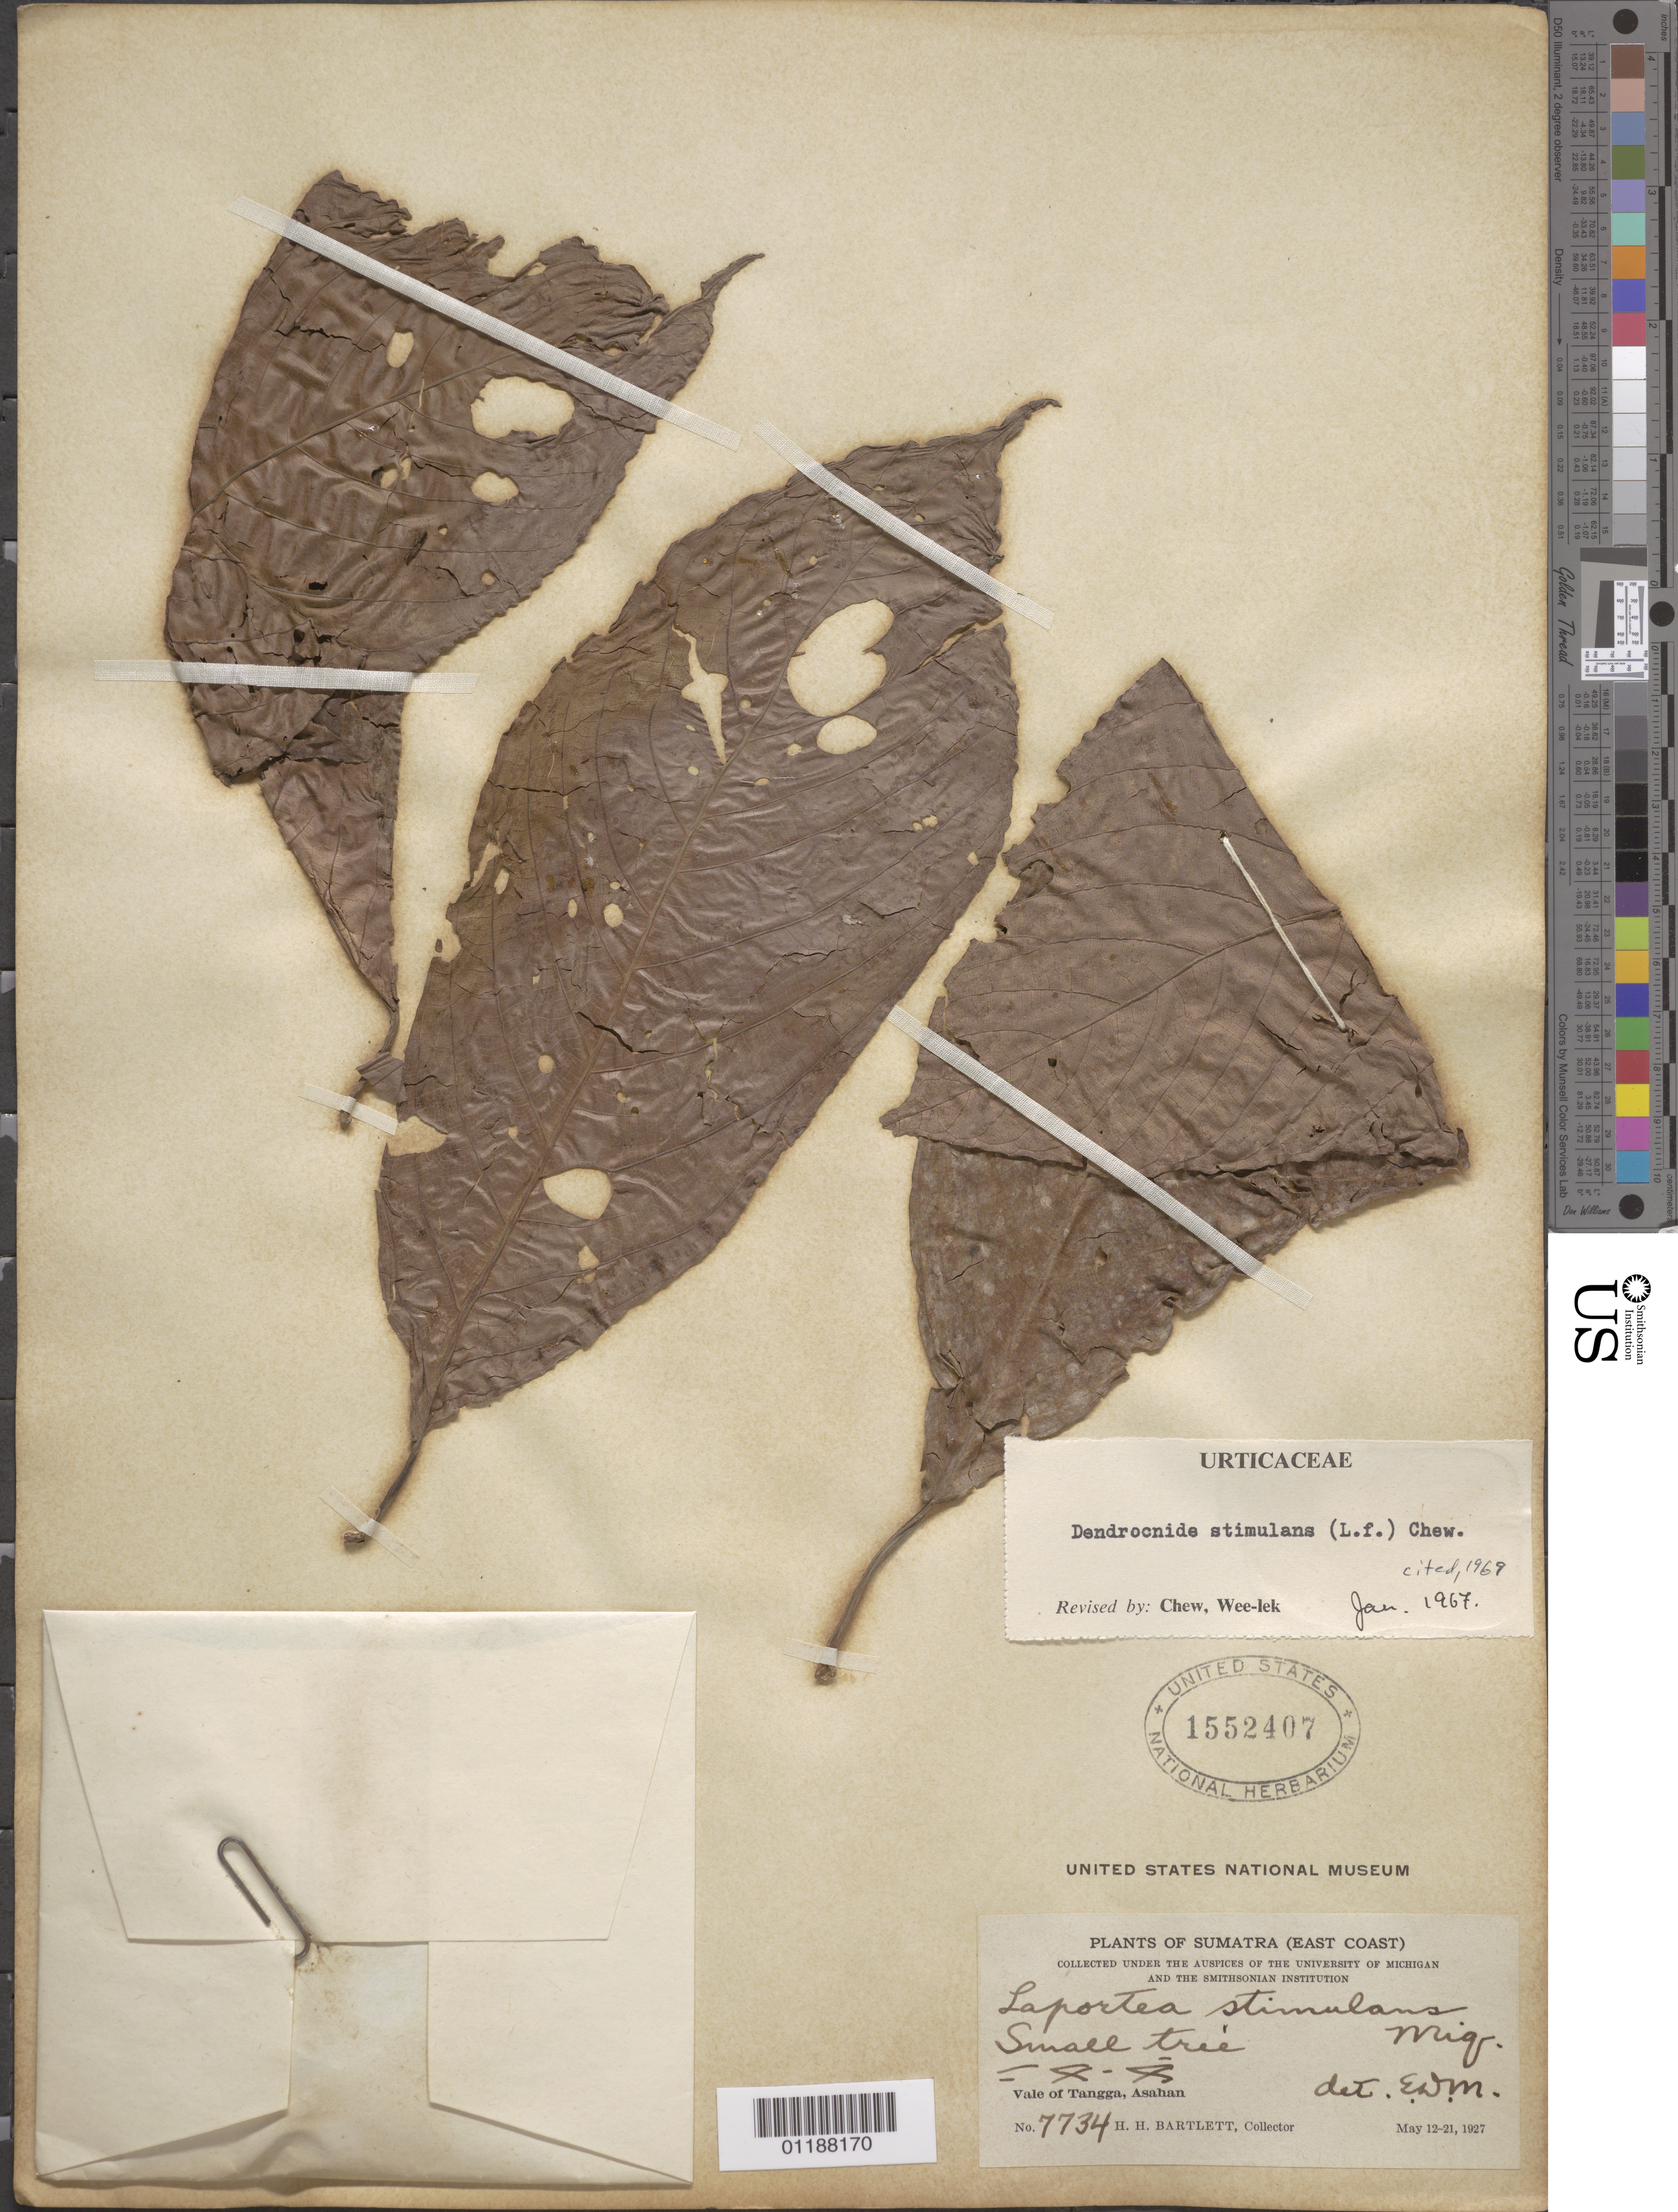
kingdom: Plantae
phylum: Tracheophyta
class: Magnoliopsida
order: Rosales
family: Urticaceae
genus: Dendrocnide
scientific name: Dendrocnide stimulans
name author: (L. f.) Chew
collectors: H. H. Bartlett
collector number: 7734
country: Indonesia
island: Sumatra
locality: Asahan, Vale of Tangga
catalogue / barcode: US 1552407